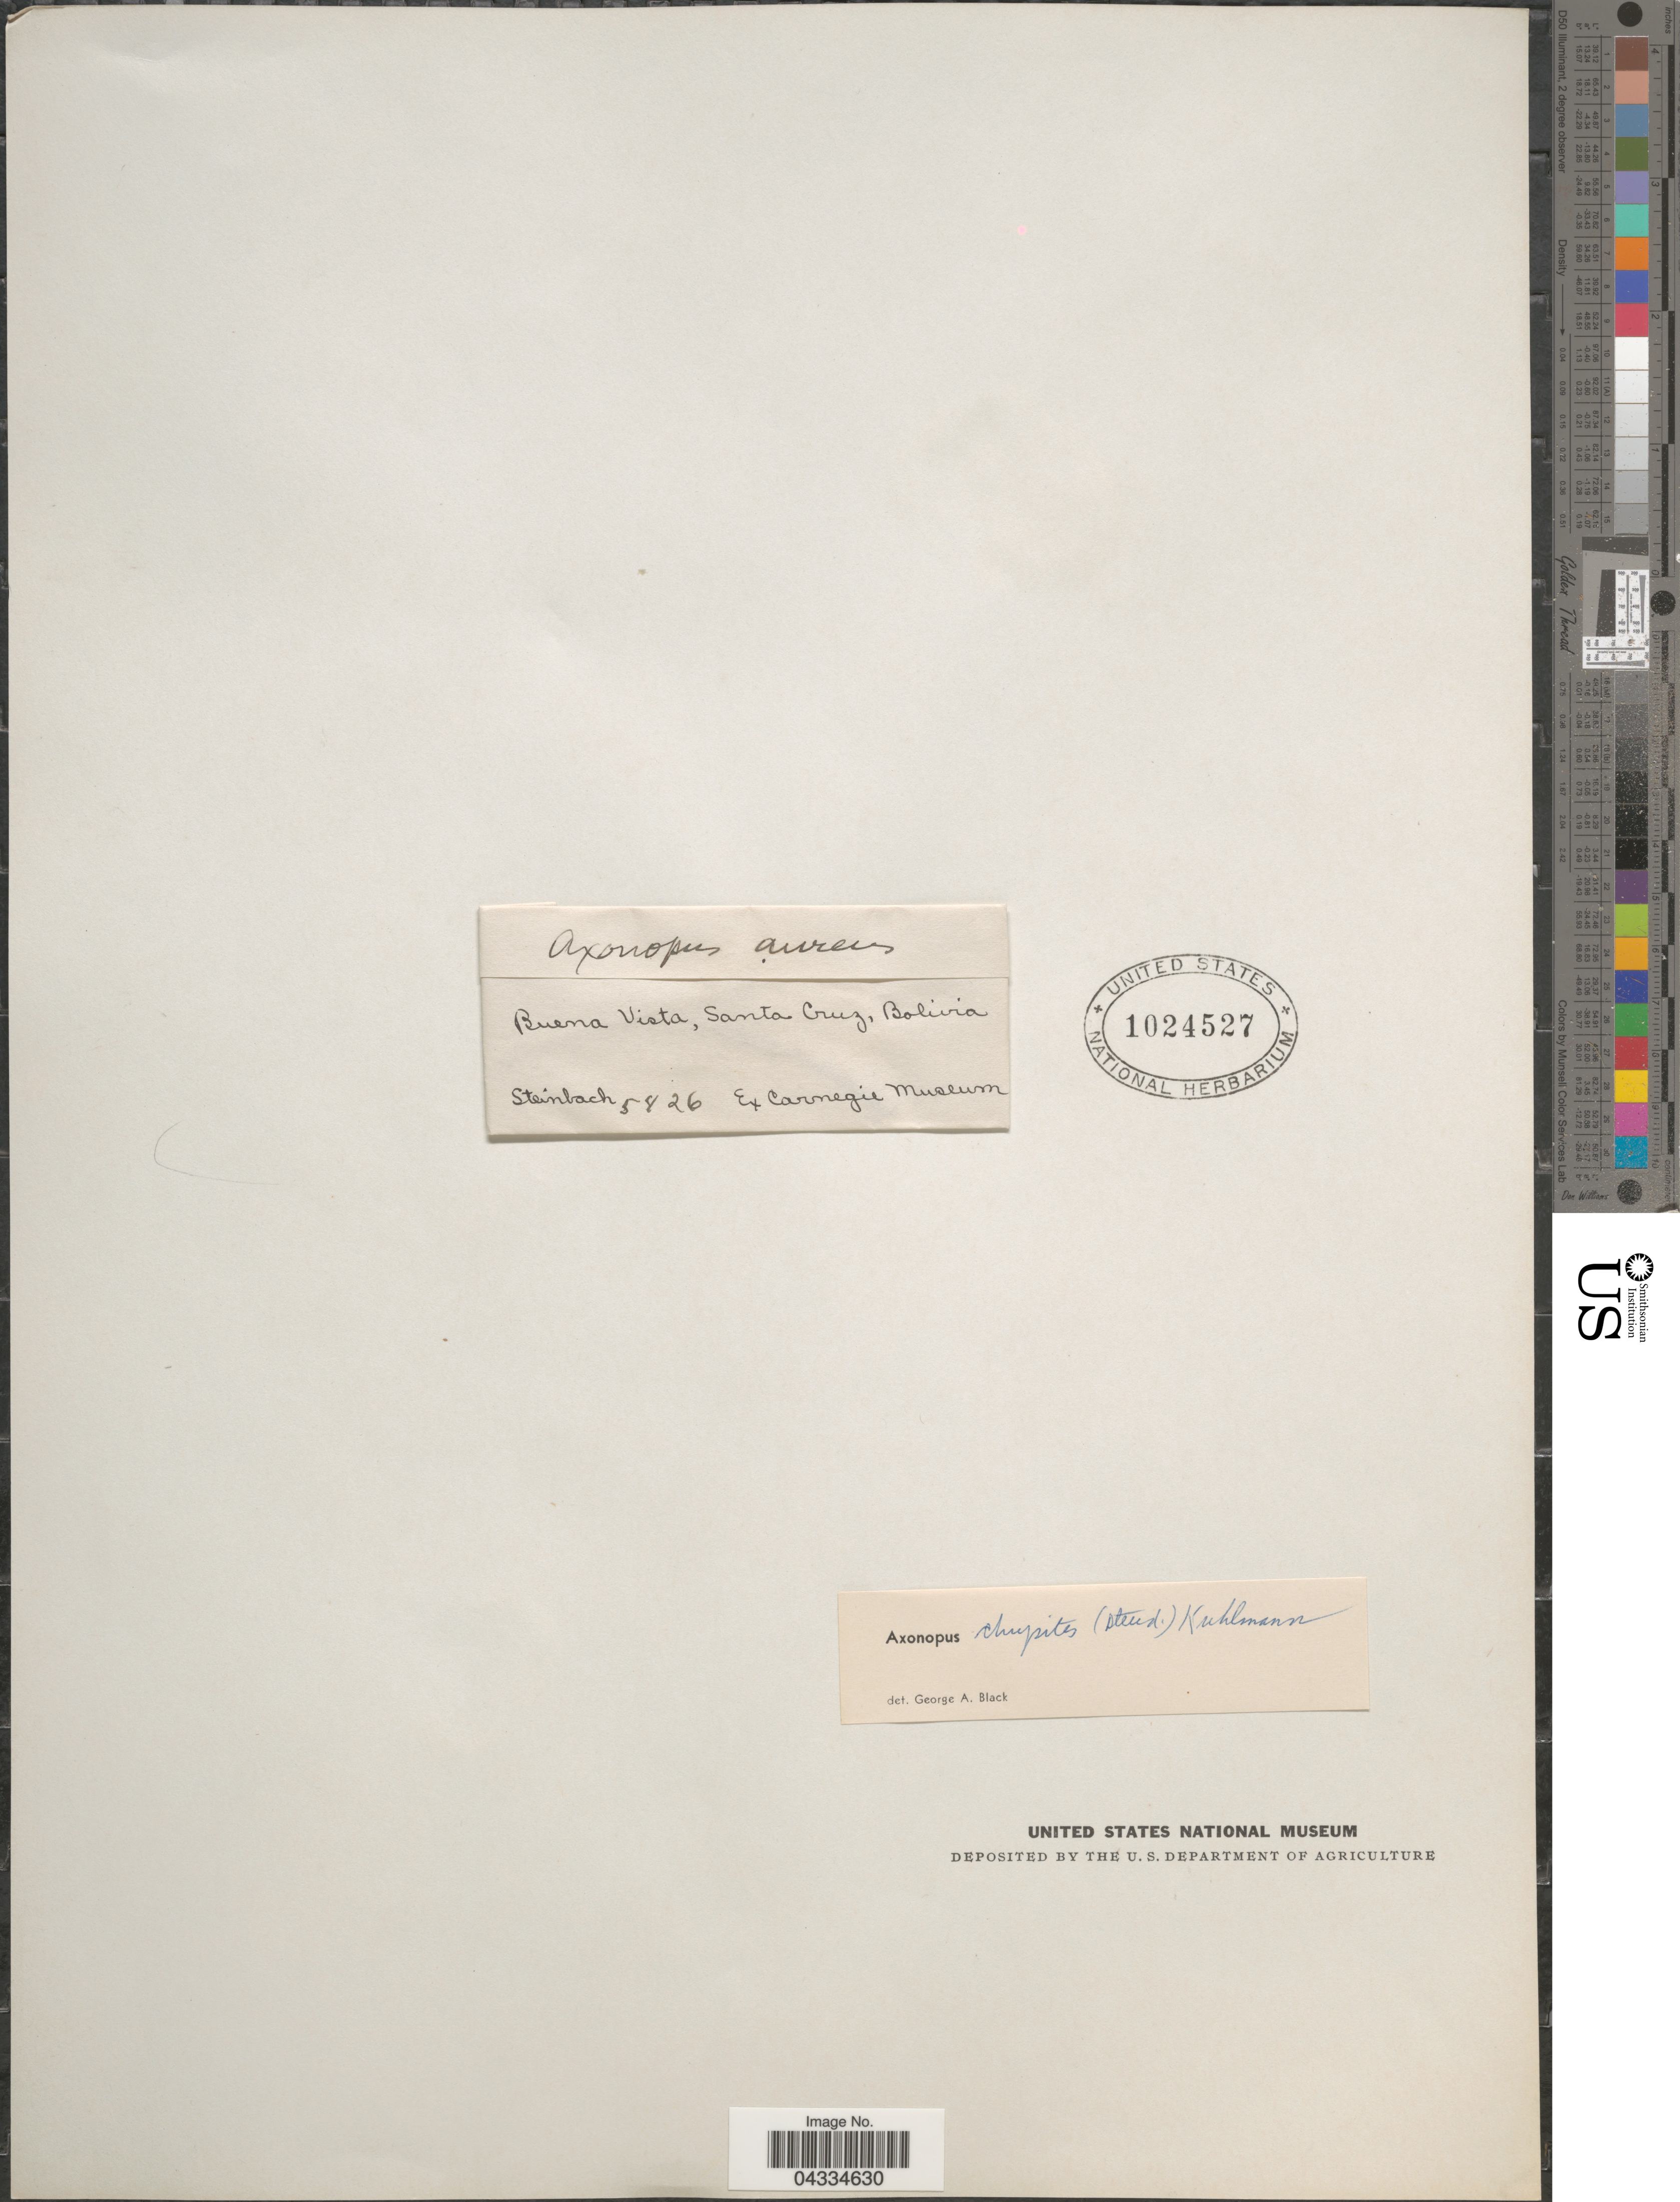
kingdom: Plantae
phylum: Tracheophyta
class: Liliopsida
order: Poales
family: Poaceae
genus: Axonopus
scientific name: Axonopus aureus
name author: P. Beauv.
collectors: Steinbach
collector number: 5426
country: Bolivia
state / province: Santa Cruz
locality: Buena Vista.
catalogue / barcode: US 1024527